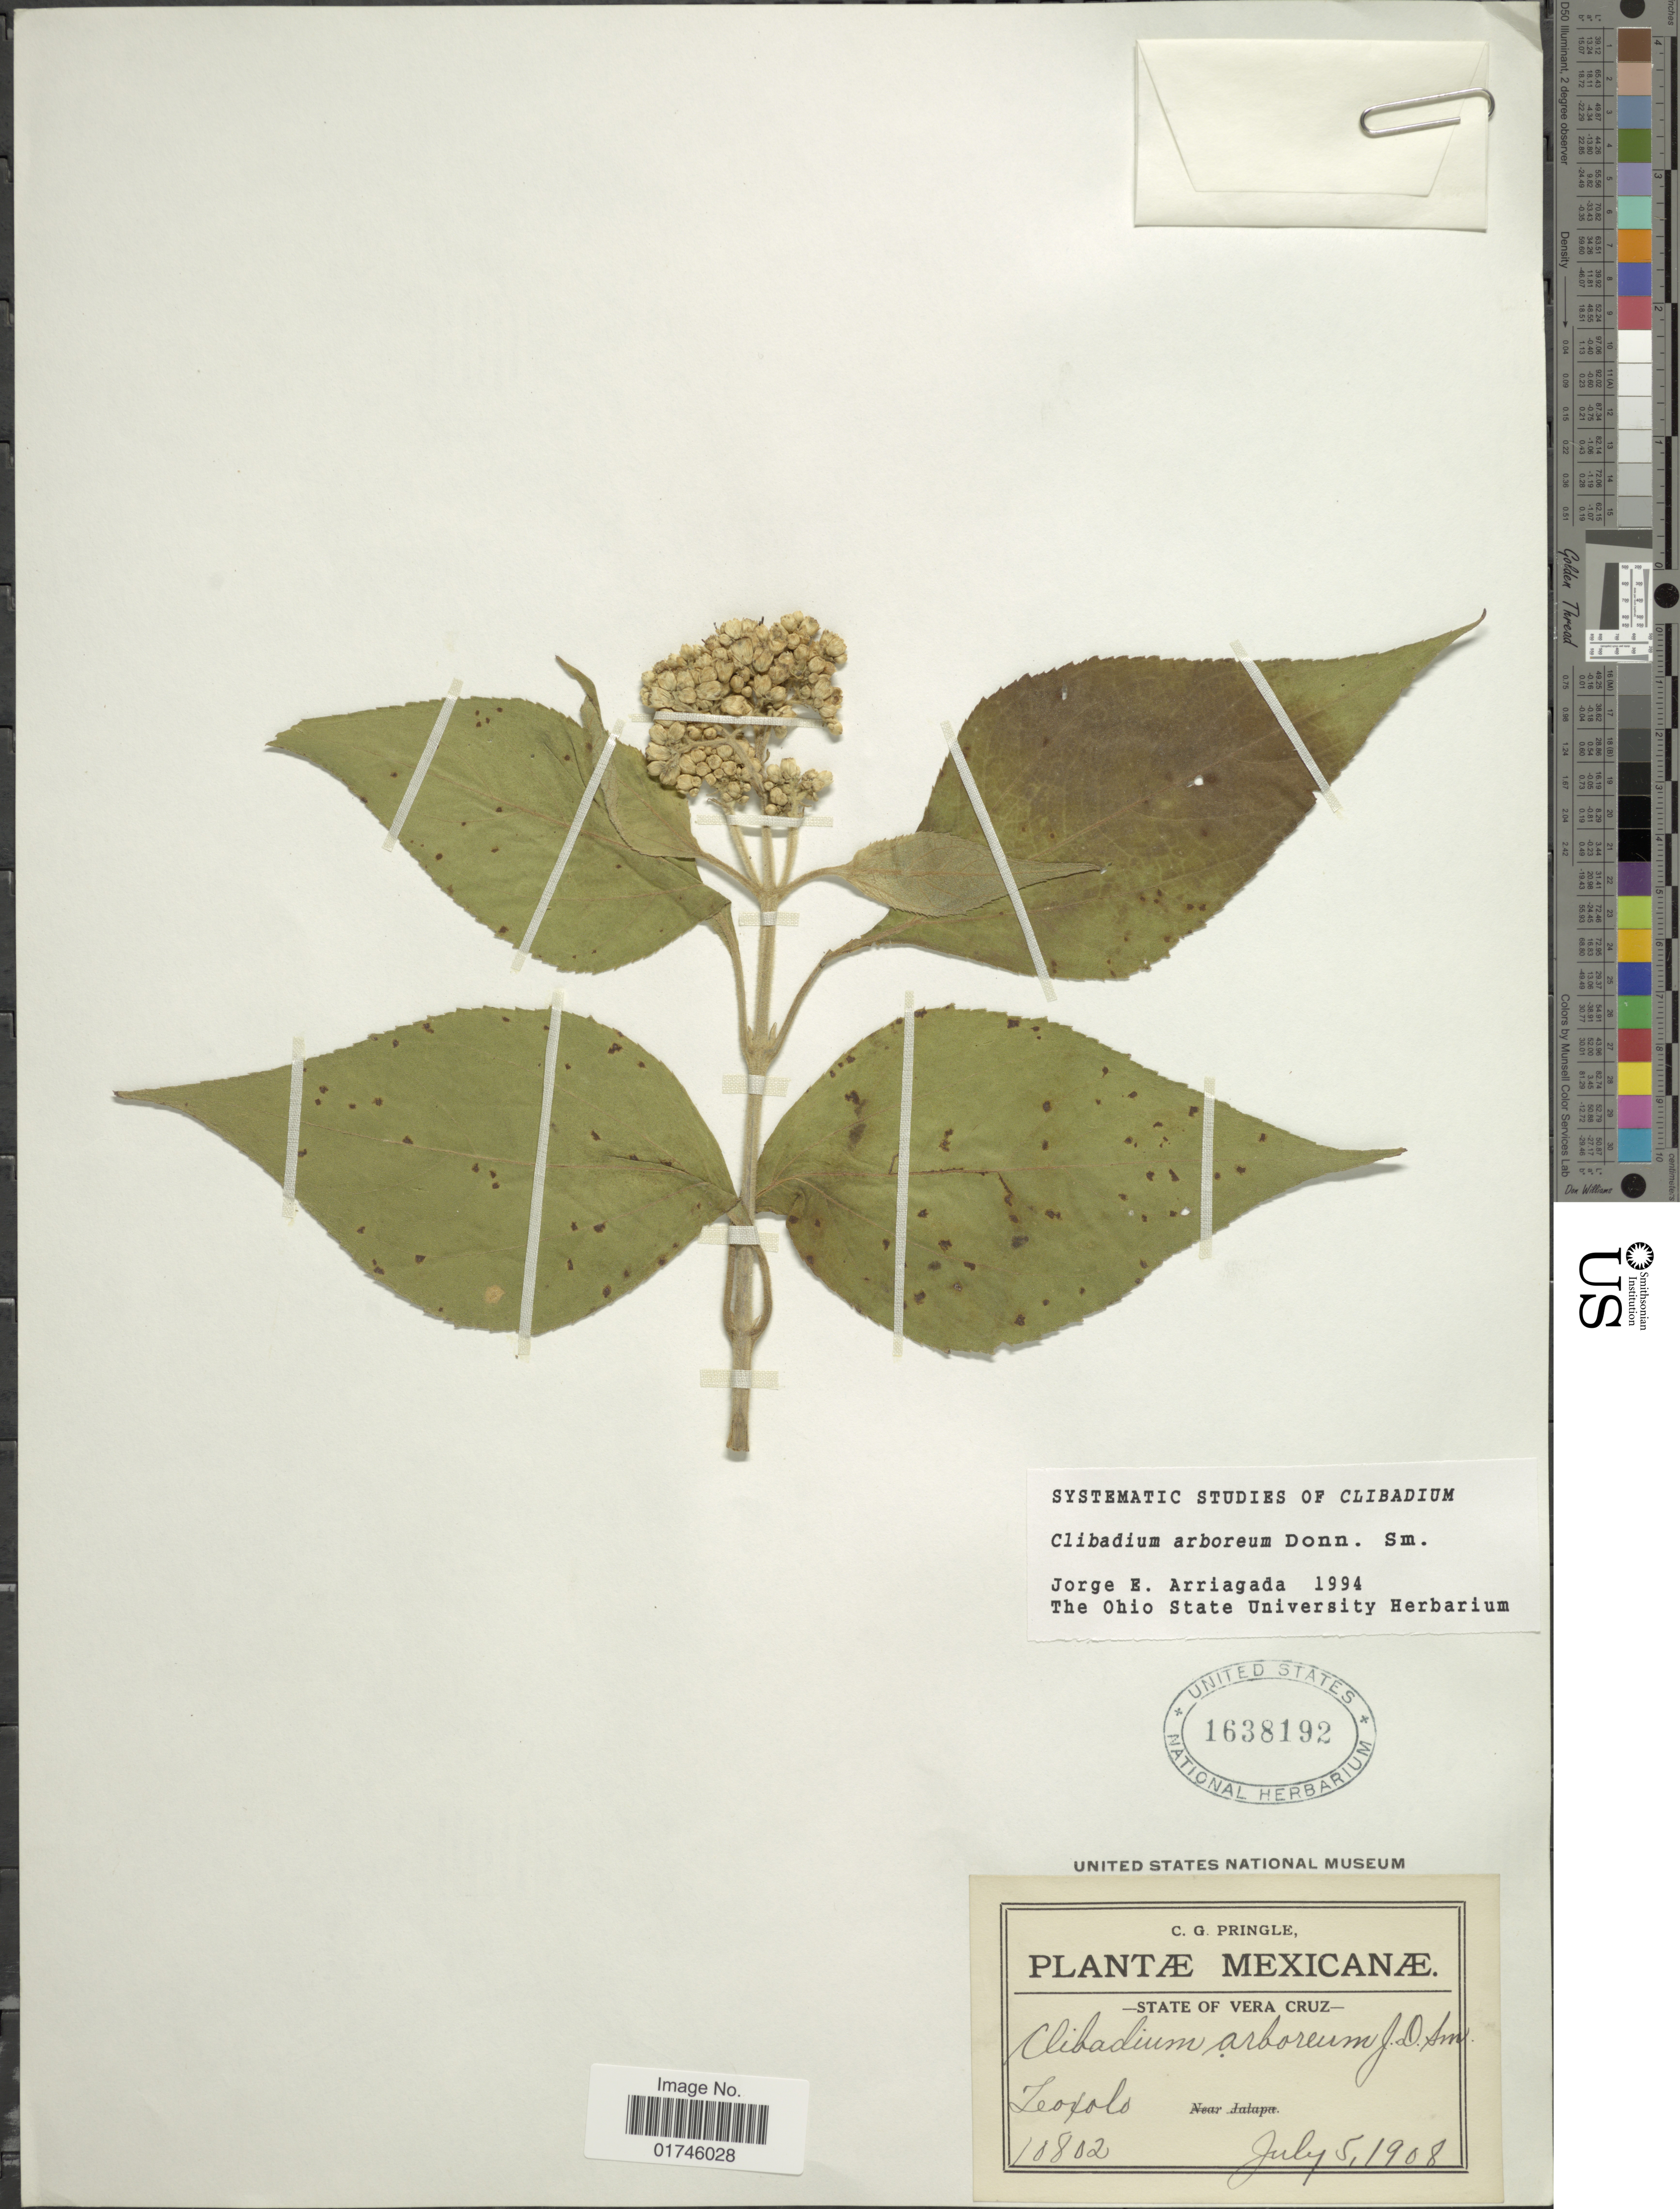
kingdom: Plantae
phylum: Tracheophyta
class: Magnoliopsida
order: Asterales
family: Asteraceae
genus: Clibadium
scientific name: Clibadium arboreum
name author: Donn. Sm.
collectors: C. G. Pringle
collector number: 10802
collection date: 1908-07-05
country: Mexico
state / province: Veracruz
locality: Teoxolo, state of Vera Cruz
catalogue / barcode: US 1638192